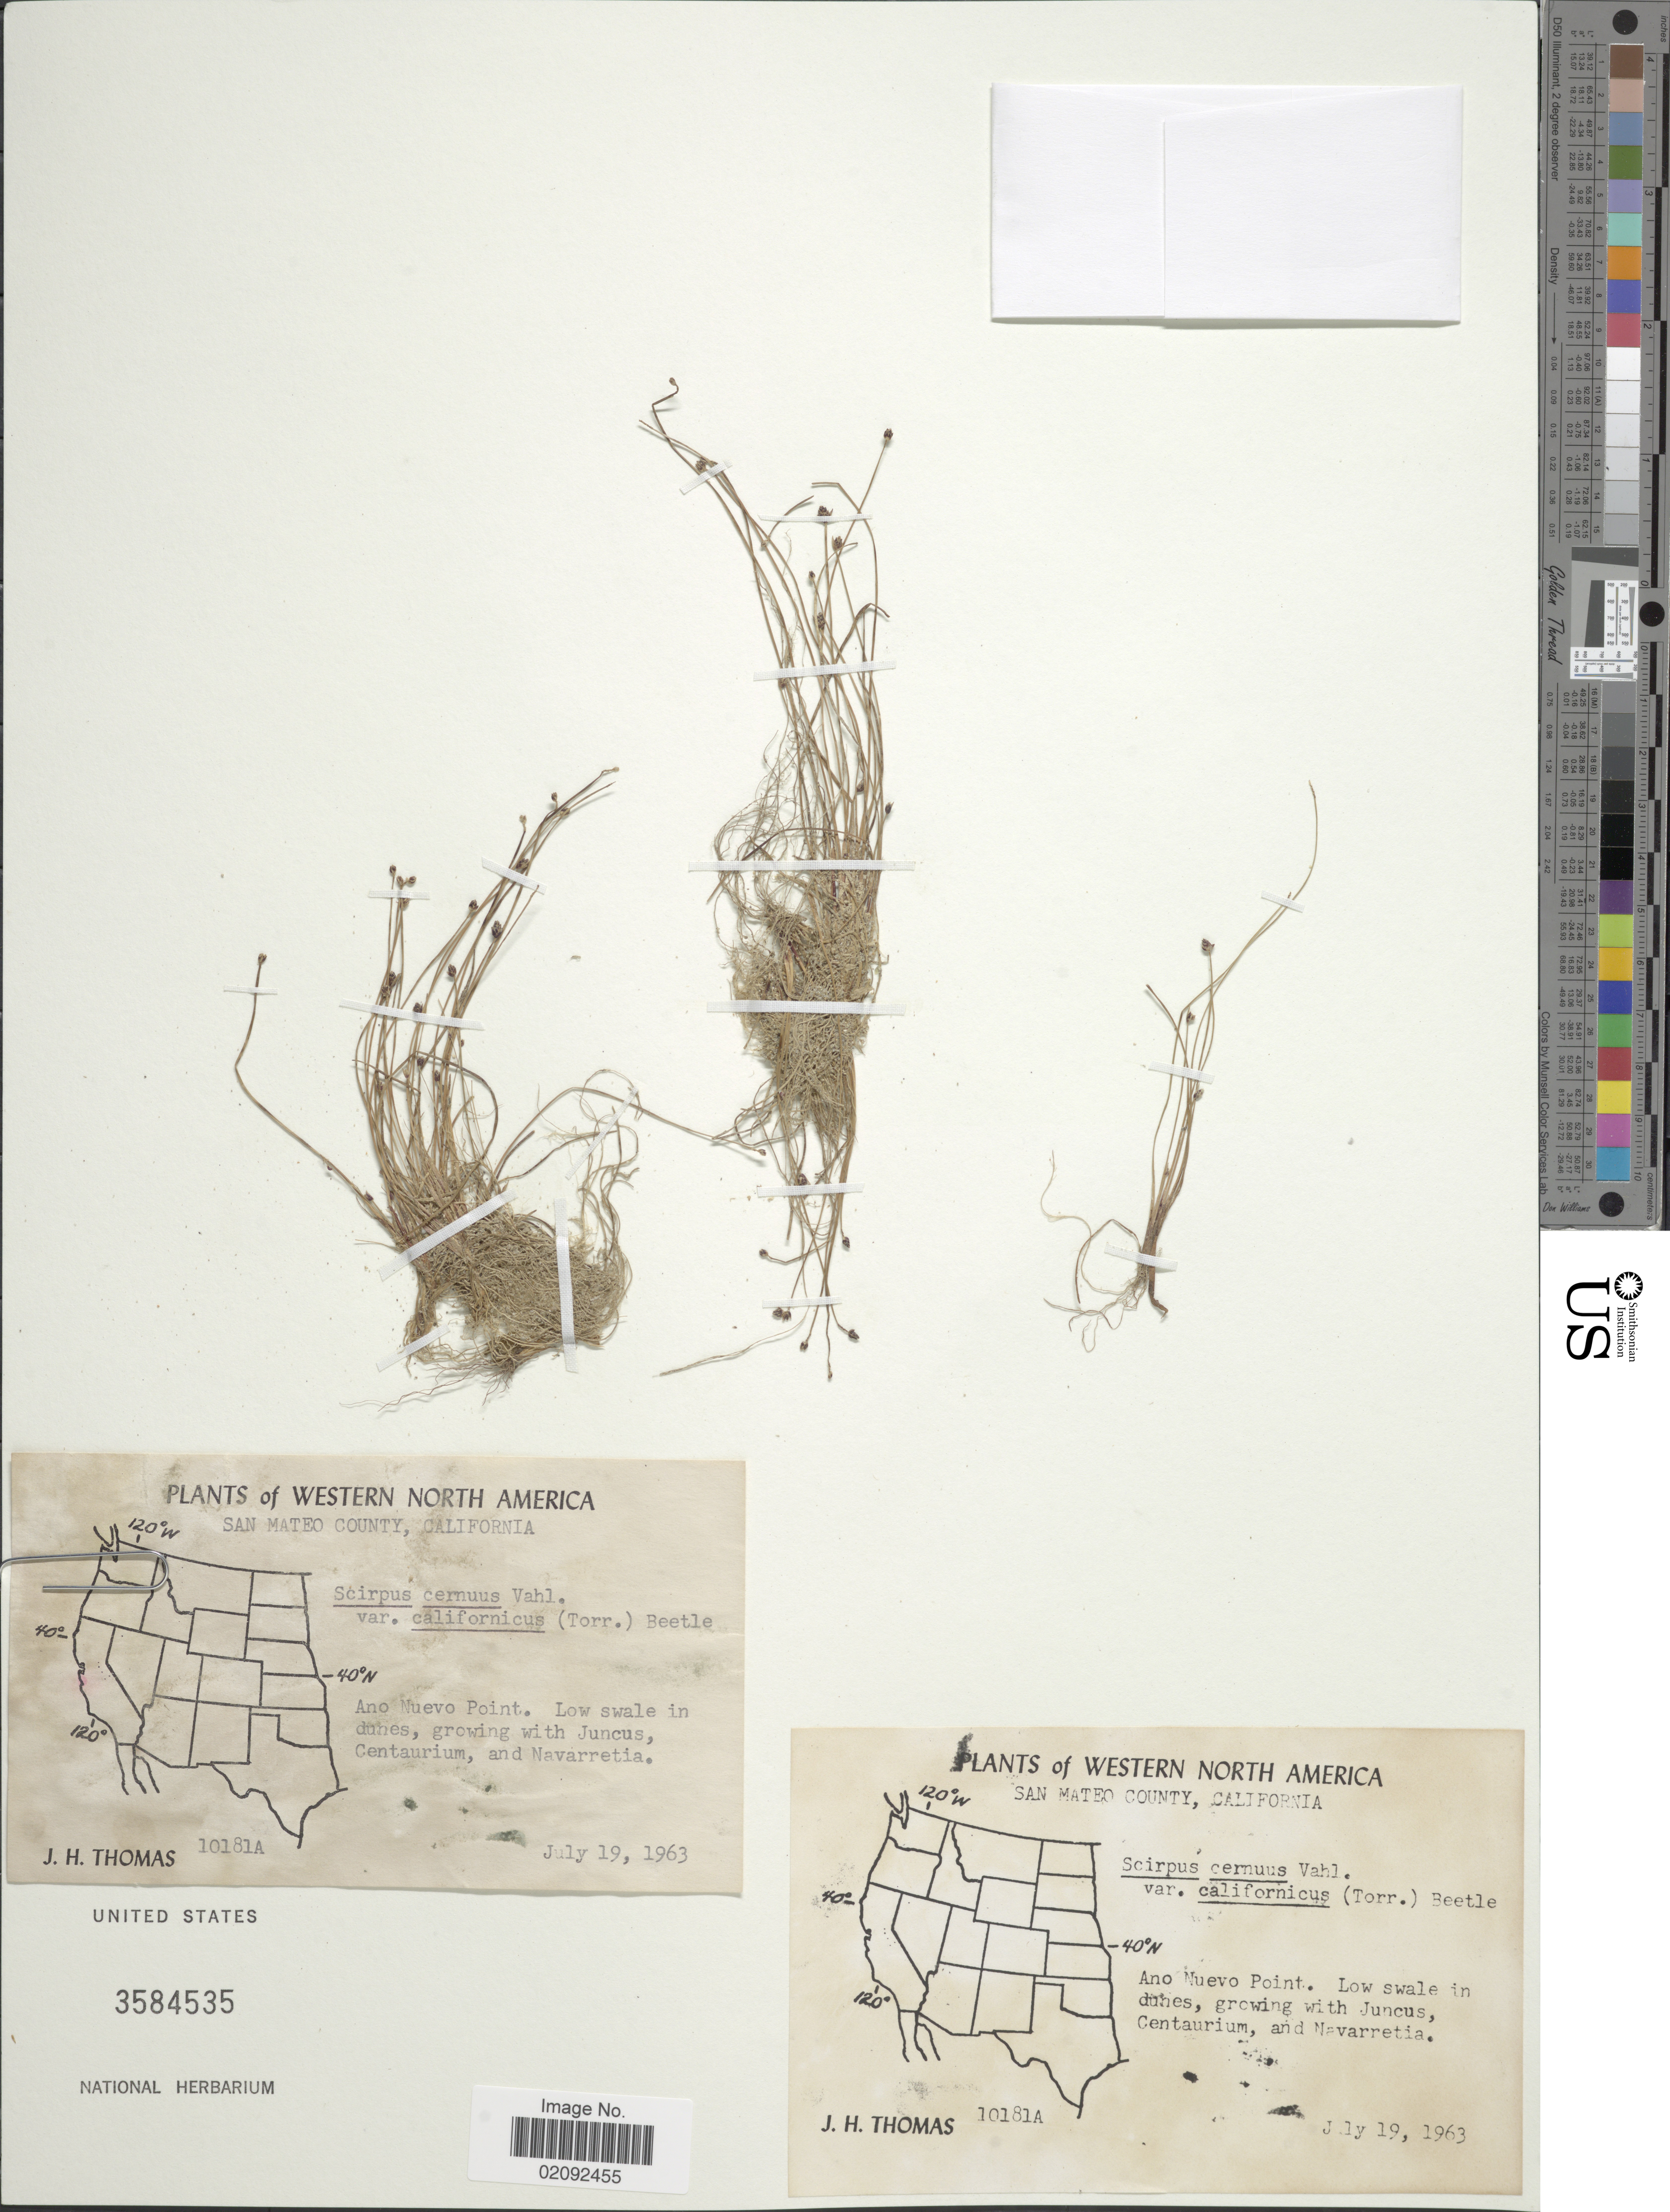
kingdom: Plantae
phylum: Tracheophyta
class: Liliopsida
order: Poales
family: Cyperaceae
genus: Isolepis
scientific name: Isolepis cernua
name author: (Vahl) Roem. & Schult.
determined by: Strong, Mark T., (BOT), Smithsonian Institution - National Museum of Natural History (UNITED STATES)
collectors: J. H. Thomas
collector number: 10181A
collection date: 1963-07-19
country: United States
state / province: California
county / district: San Mateo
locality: Western North America, San Mateo County, Ano Nuevo Point.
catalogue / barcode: US 3584535